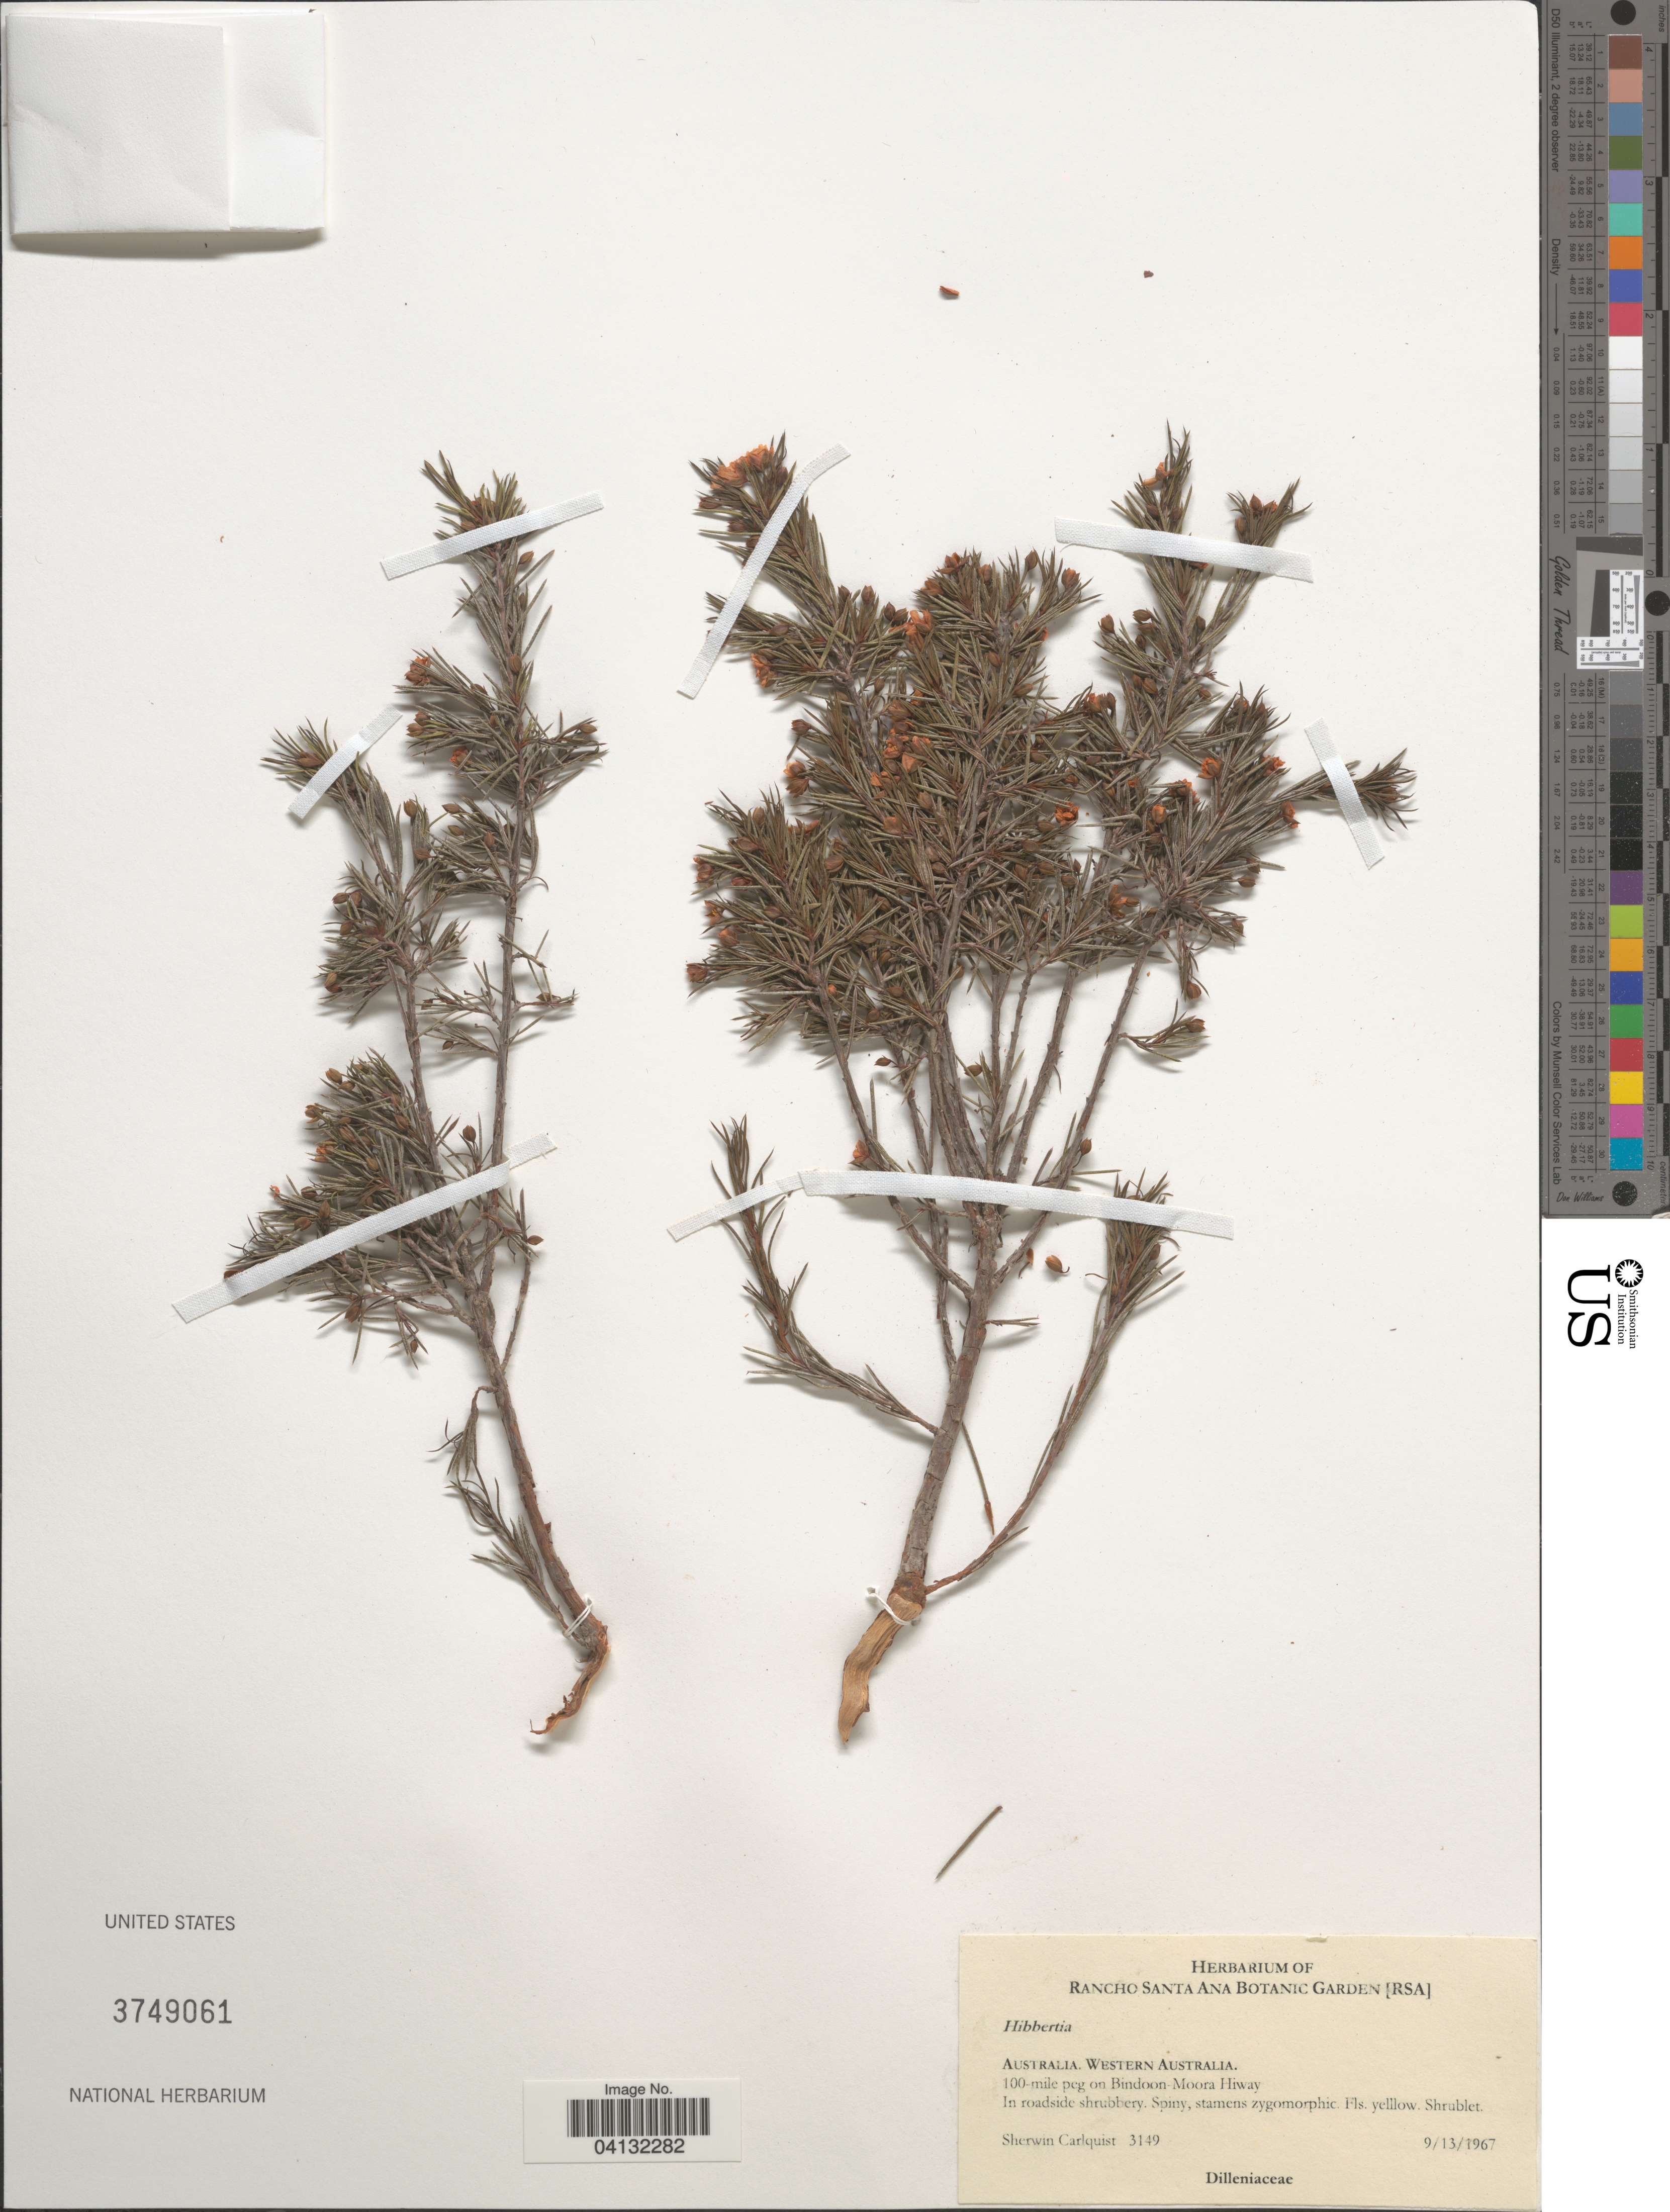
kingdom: Plantae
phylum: Tracheophyta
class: Magnoliopsida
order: Dilleniales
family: Dilleniaceae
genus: Hibbertia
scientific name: Hibbertia sp.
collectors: S. Carlquist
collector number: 3149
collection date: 1967-09-13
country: Australia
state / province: Western Australia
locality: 100-mile peg on Bindoon-Moora Hiway.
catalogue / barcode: US 3749061